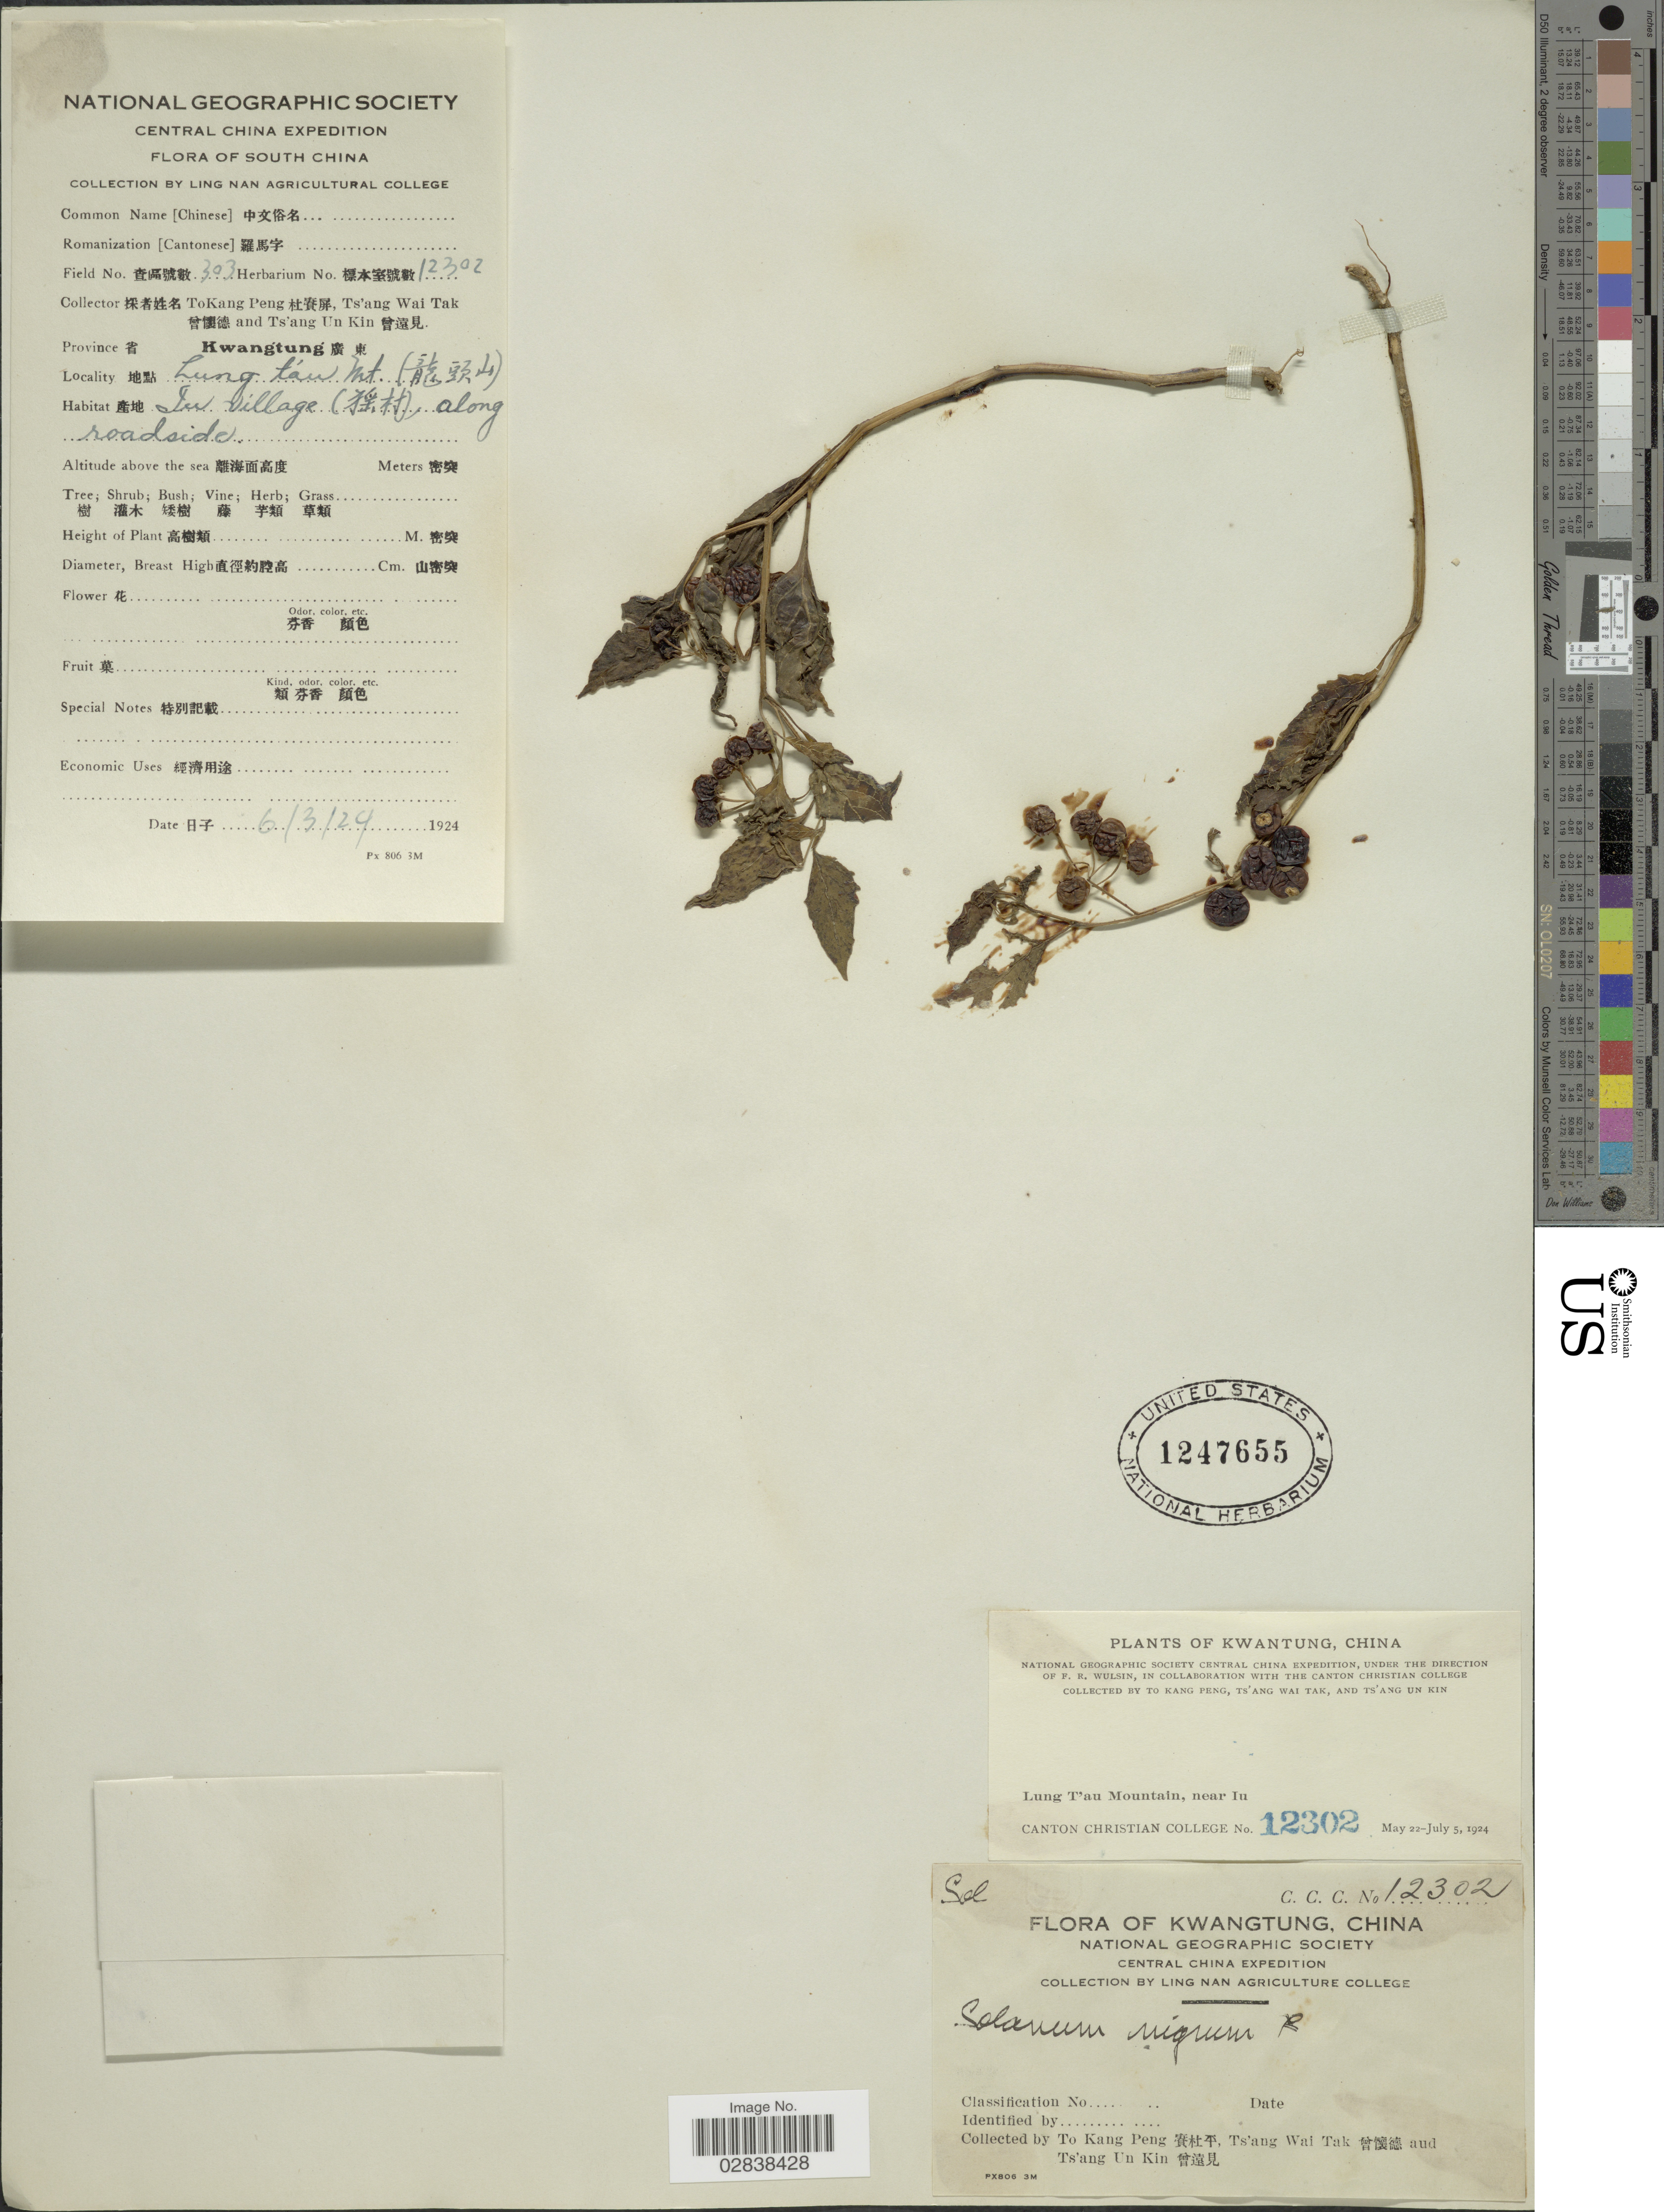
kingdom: Plantae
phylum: Tracheophyta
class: Magnoliopsida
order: Solanales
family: Solanaceae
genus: Solanum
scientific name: Solanum nigrum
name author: L.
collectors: T. K. Peng, T. Tak & Ts' Ang Un Kin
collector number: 12302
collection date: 1924-03-06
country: China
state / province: Guangdong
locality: Kwangtung, China, Lung T'au Mountain, near Iu, In village along roadside.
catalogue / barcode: US 1247655